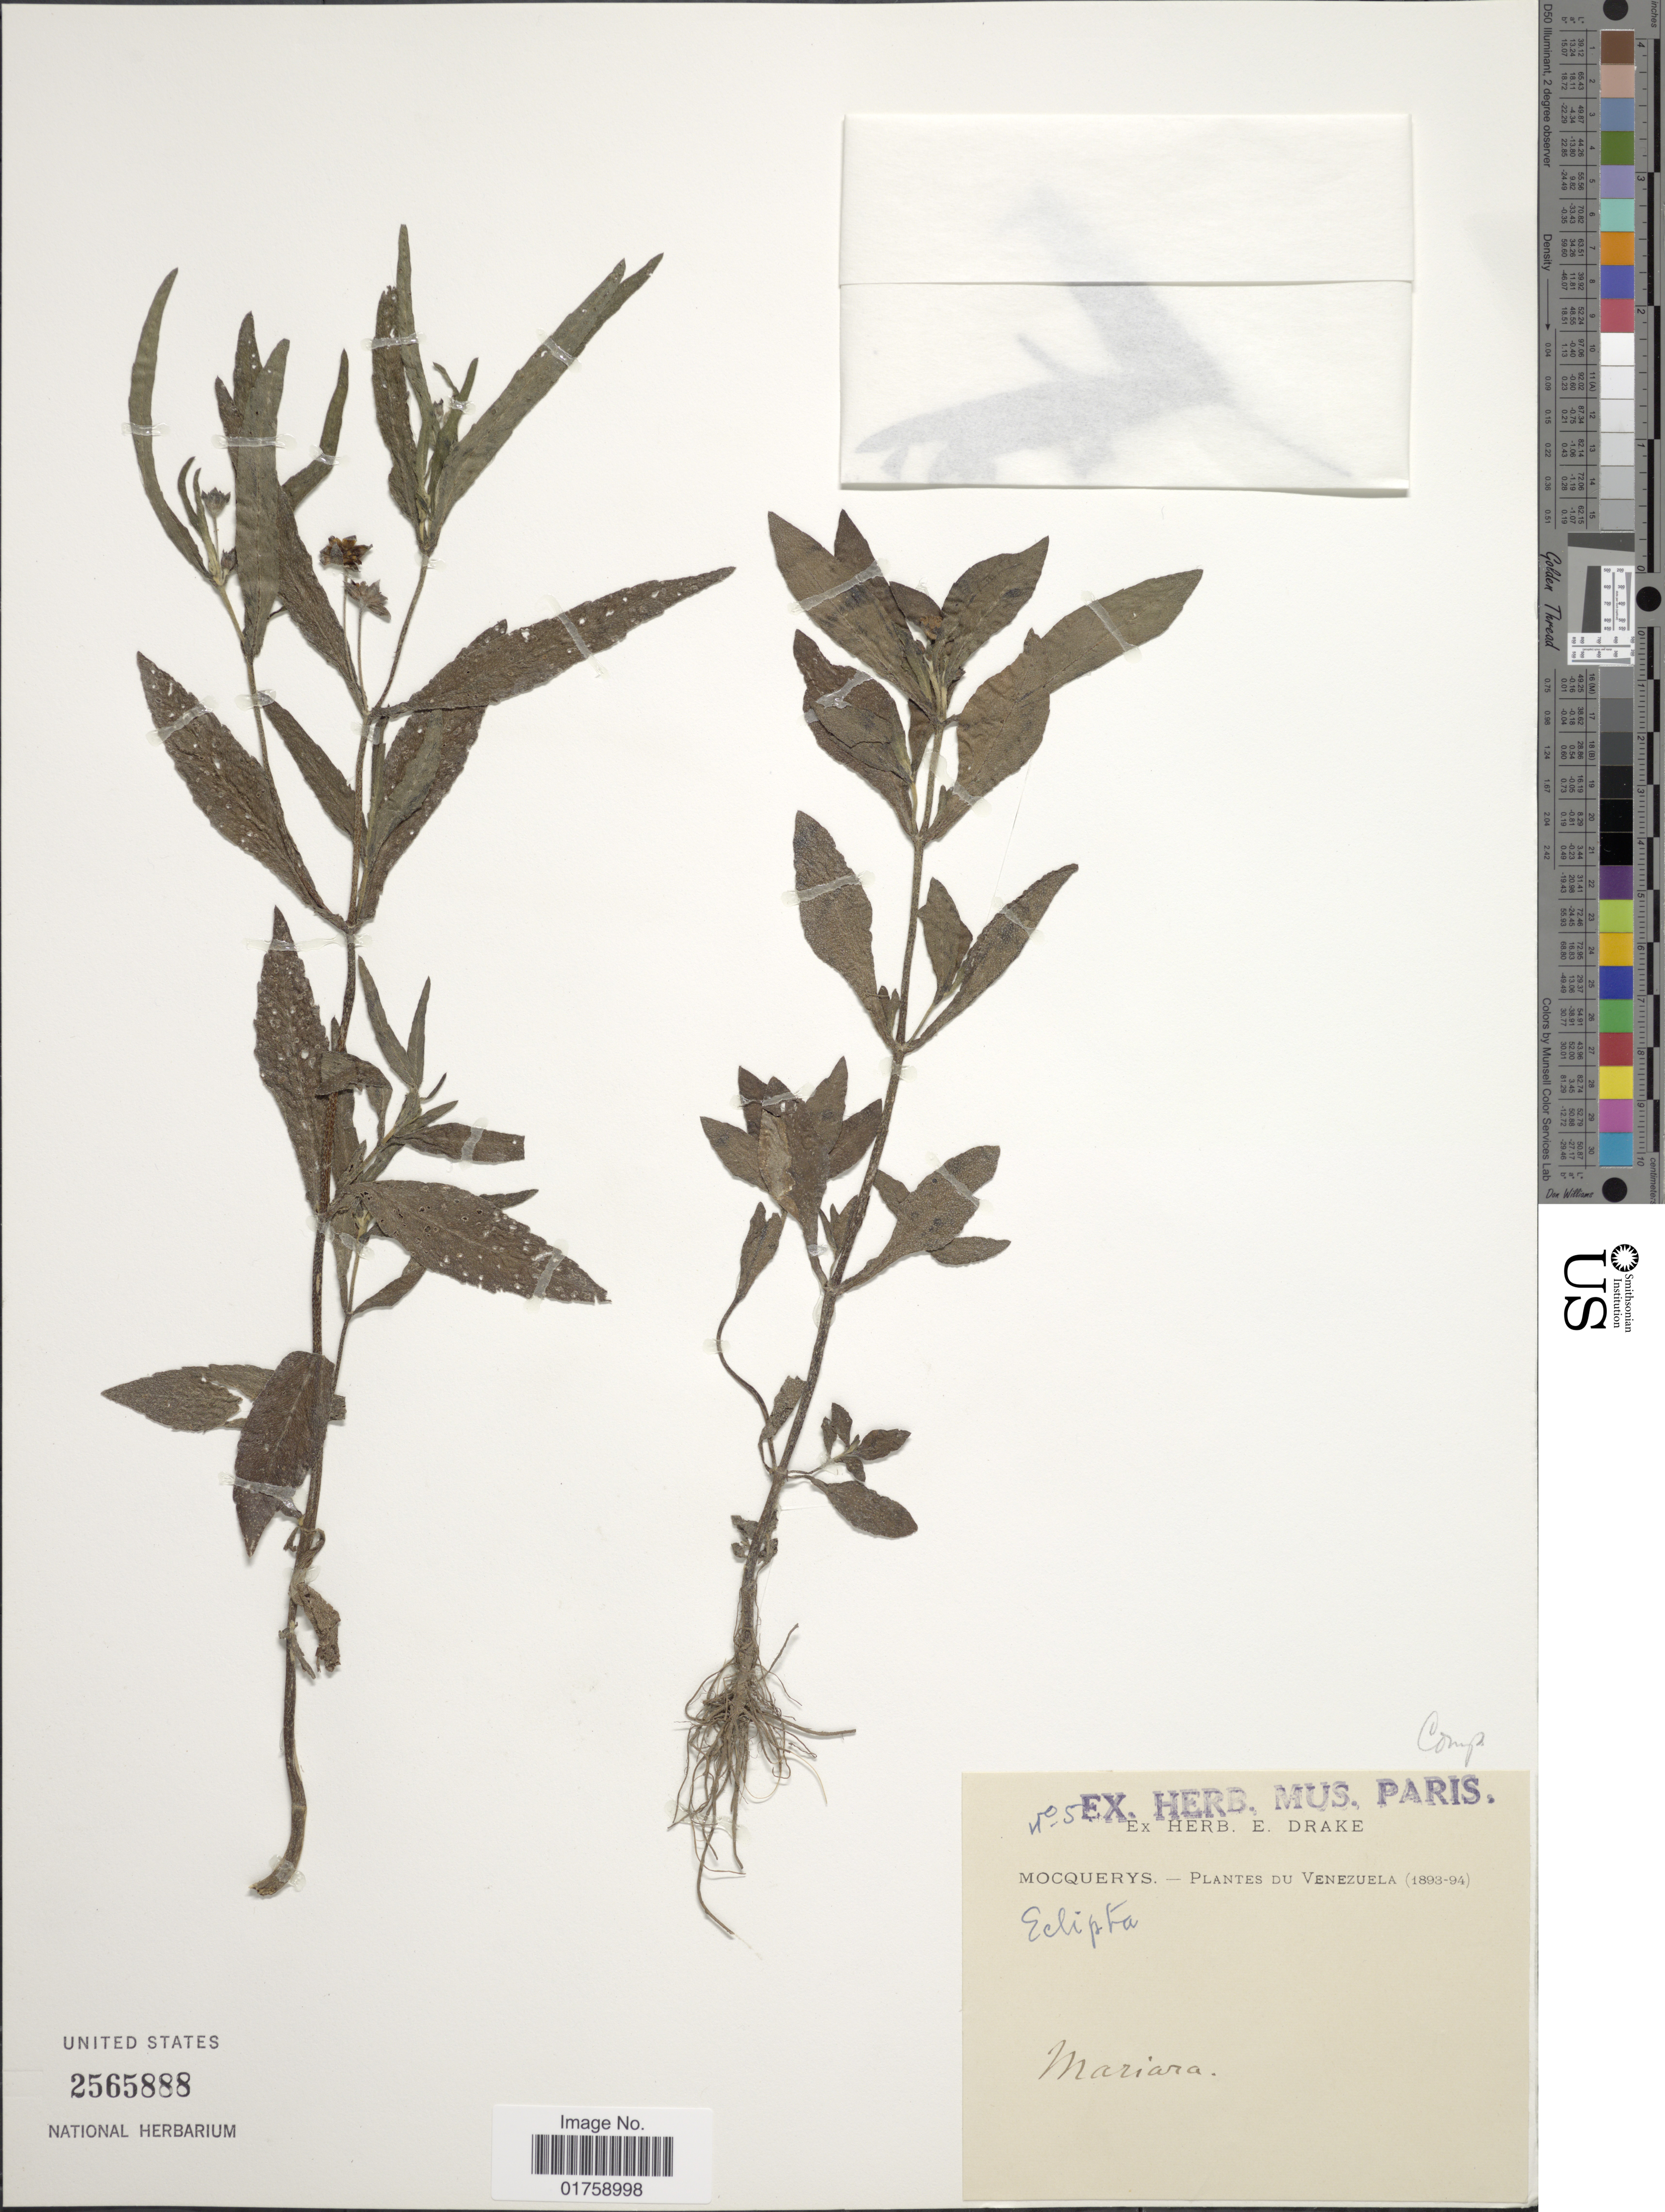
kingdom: Plantae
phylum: Tracheophyta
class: Magnoliopsida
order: Asterales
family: Asteraceae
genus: Eclipta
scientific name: Eclipta prostrata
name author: (L.) L.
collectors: A. Mocquerys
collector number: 5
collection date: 1893/1894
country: Venezuela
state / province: Carabobo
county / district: Diego Ibarra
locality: Mariara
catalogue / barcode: US 2565888